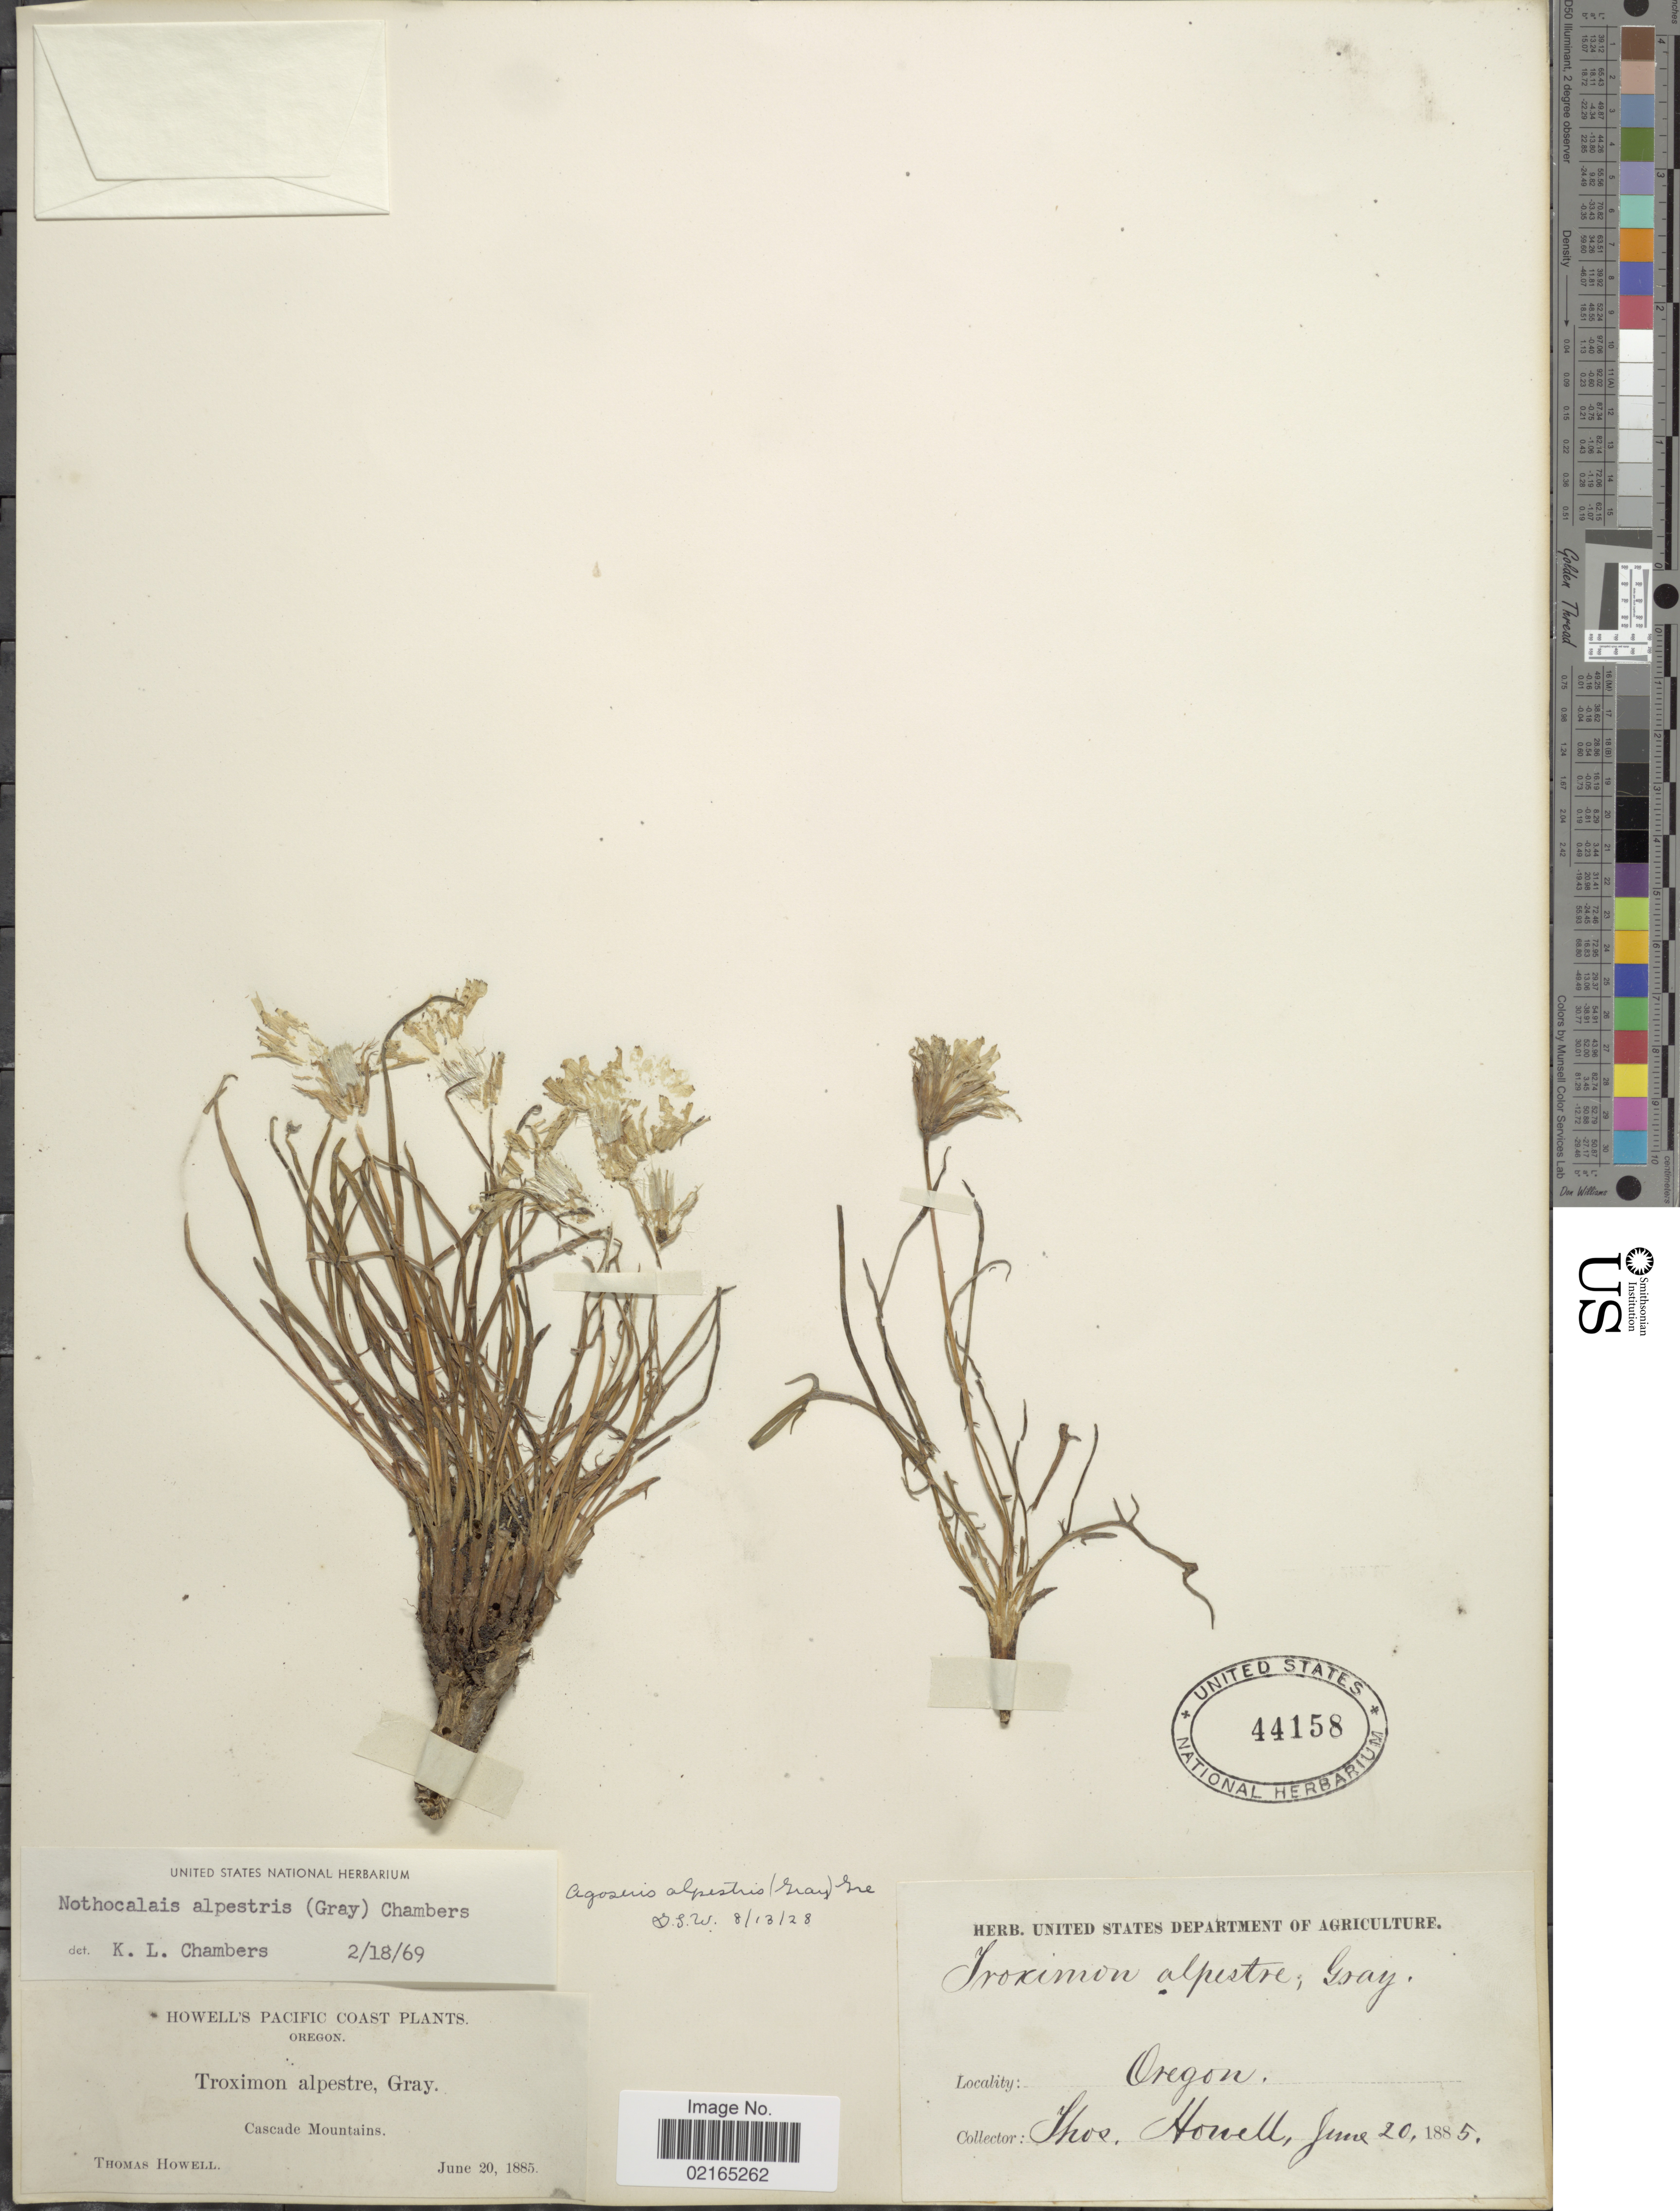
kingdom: Plantae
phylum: Tracheophyta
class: Magnoliopsida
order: Asterales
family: Asteraceae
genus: Nothocalais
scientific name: Nothocalais alpestris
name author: (A. Gray) K.L. Chambers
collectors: T. Howell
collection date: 1885-06-20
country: United States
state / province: Oregon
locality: Pacific Coast, Cascade Mountains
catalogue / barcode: US 44158